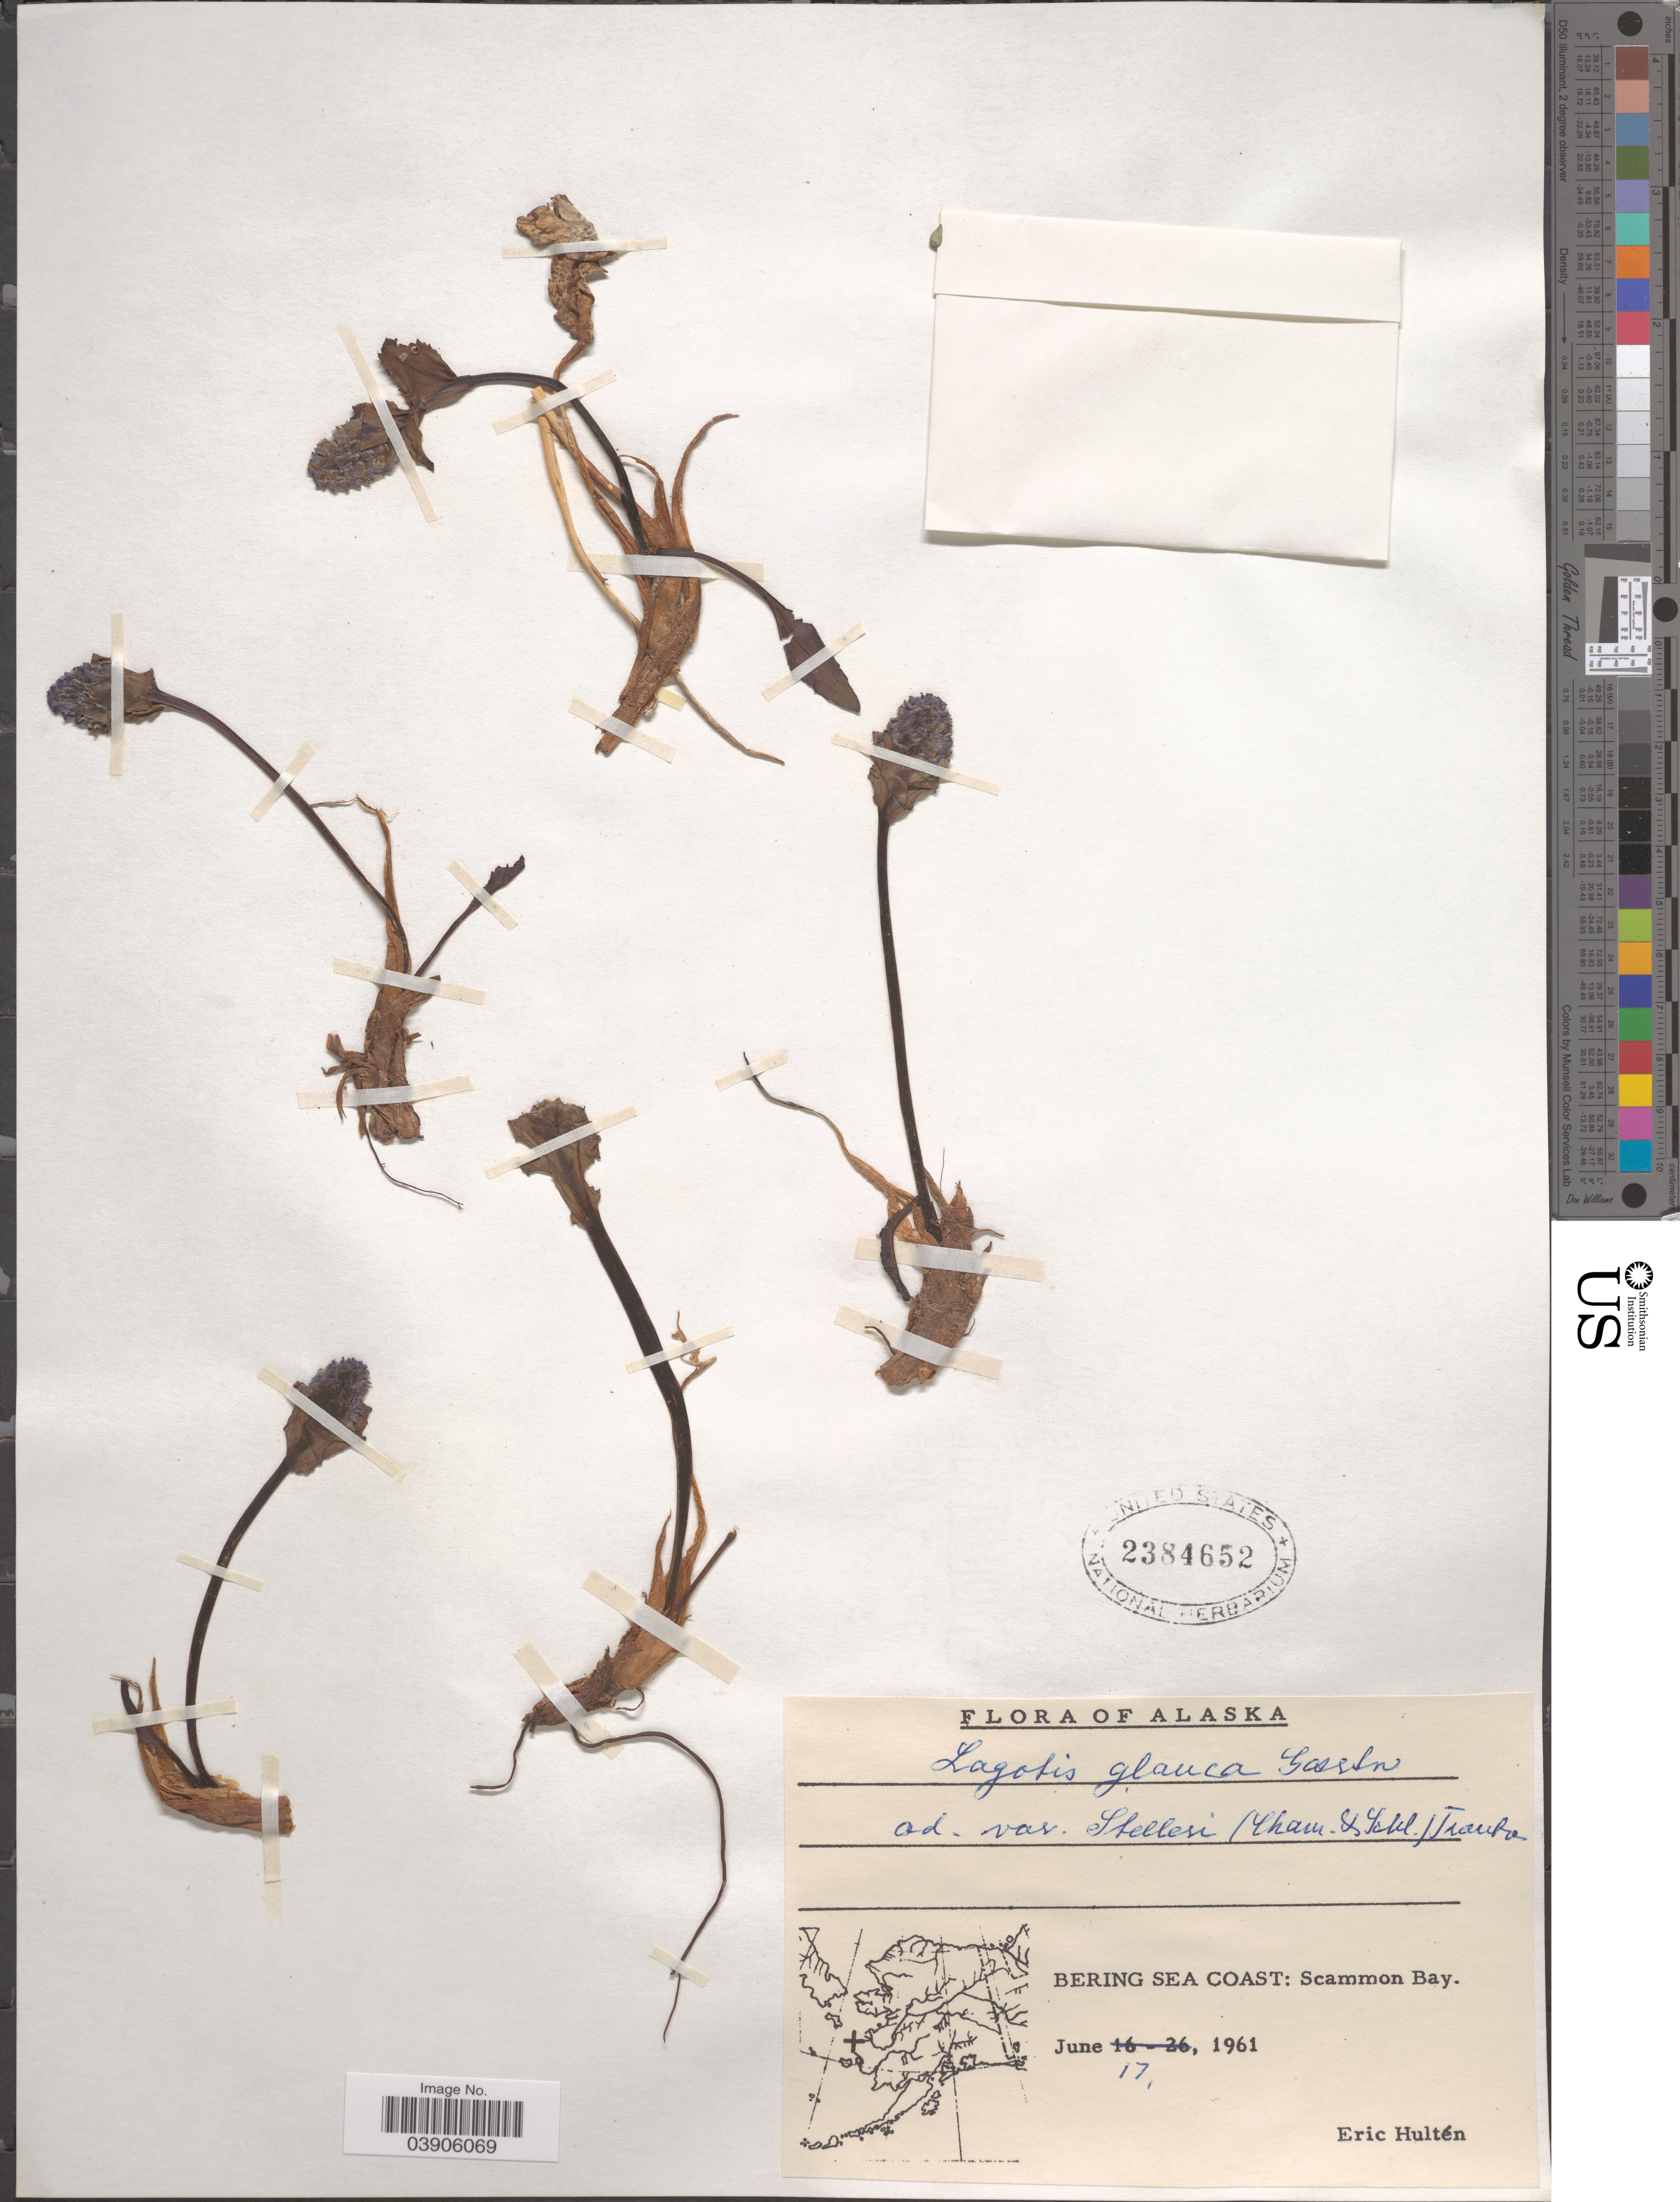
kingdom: Plantae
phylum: Tracheophyta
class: Magnoliopsida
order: Lamiales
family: Plantaginaceae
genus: Lagotis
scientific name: Lagotis glauca var. stelleri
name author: Trautv.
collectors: E. G. Hultén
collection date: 1961-06-17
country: United States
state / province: Alaska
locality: Bering Sea Coast: Scammon Bay.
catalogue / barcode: US 2384652